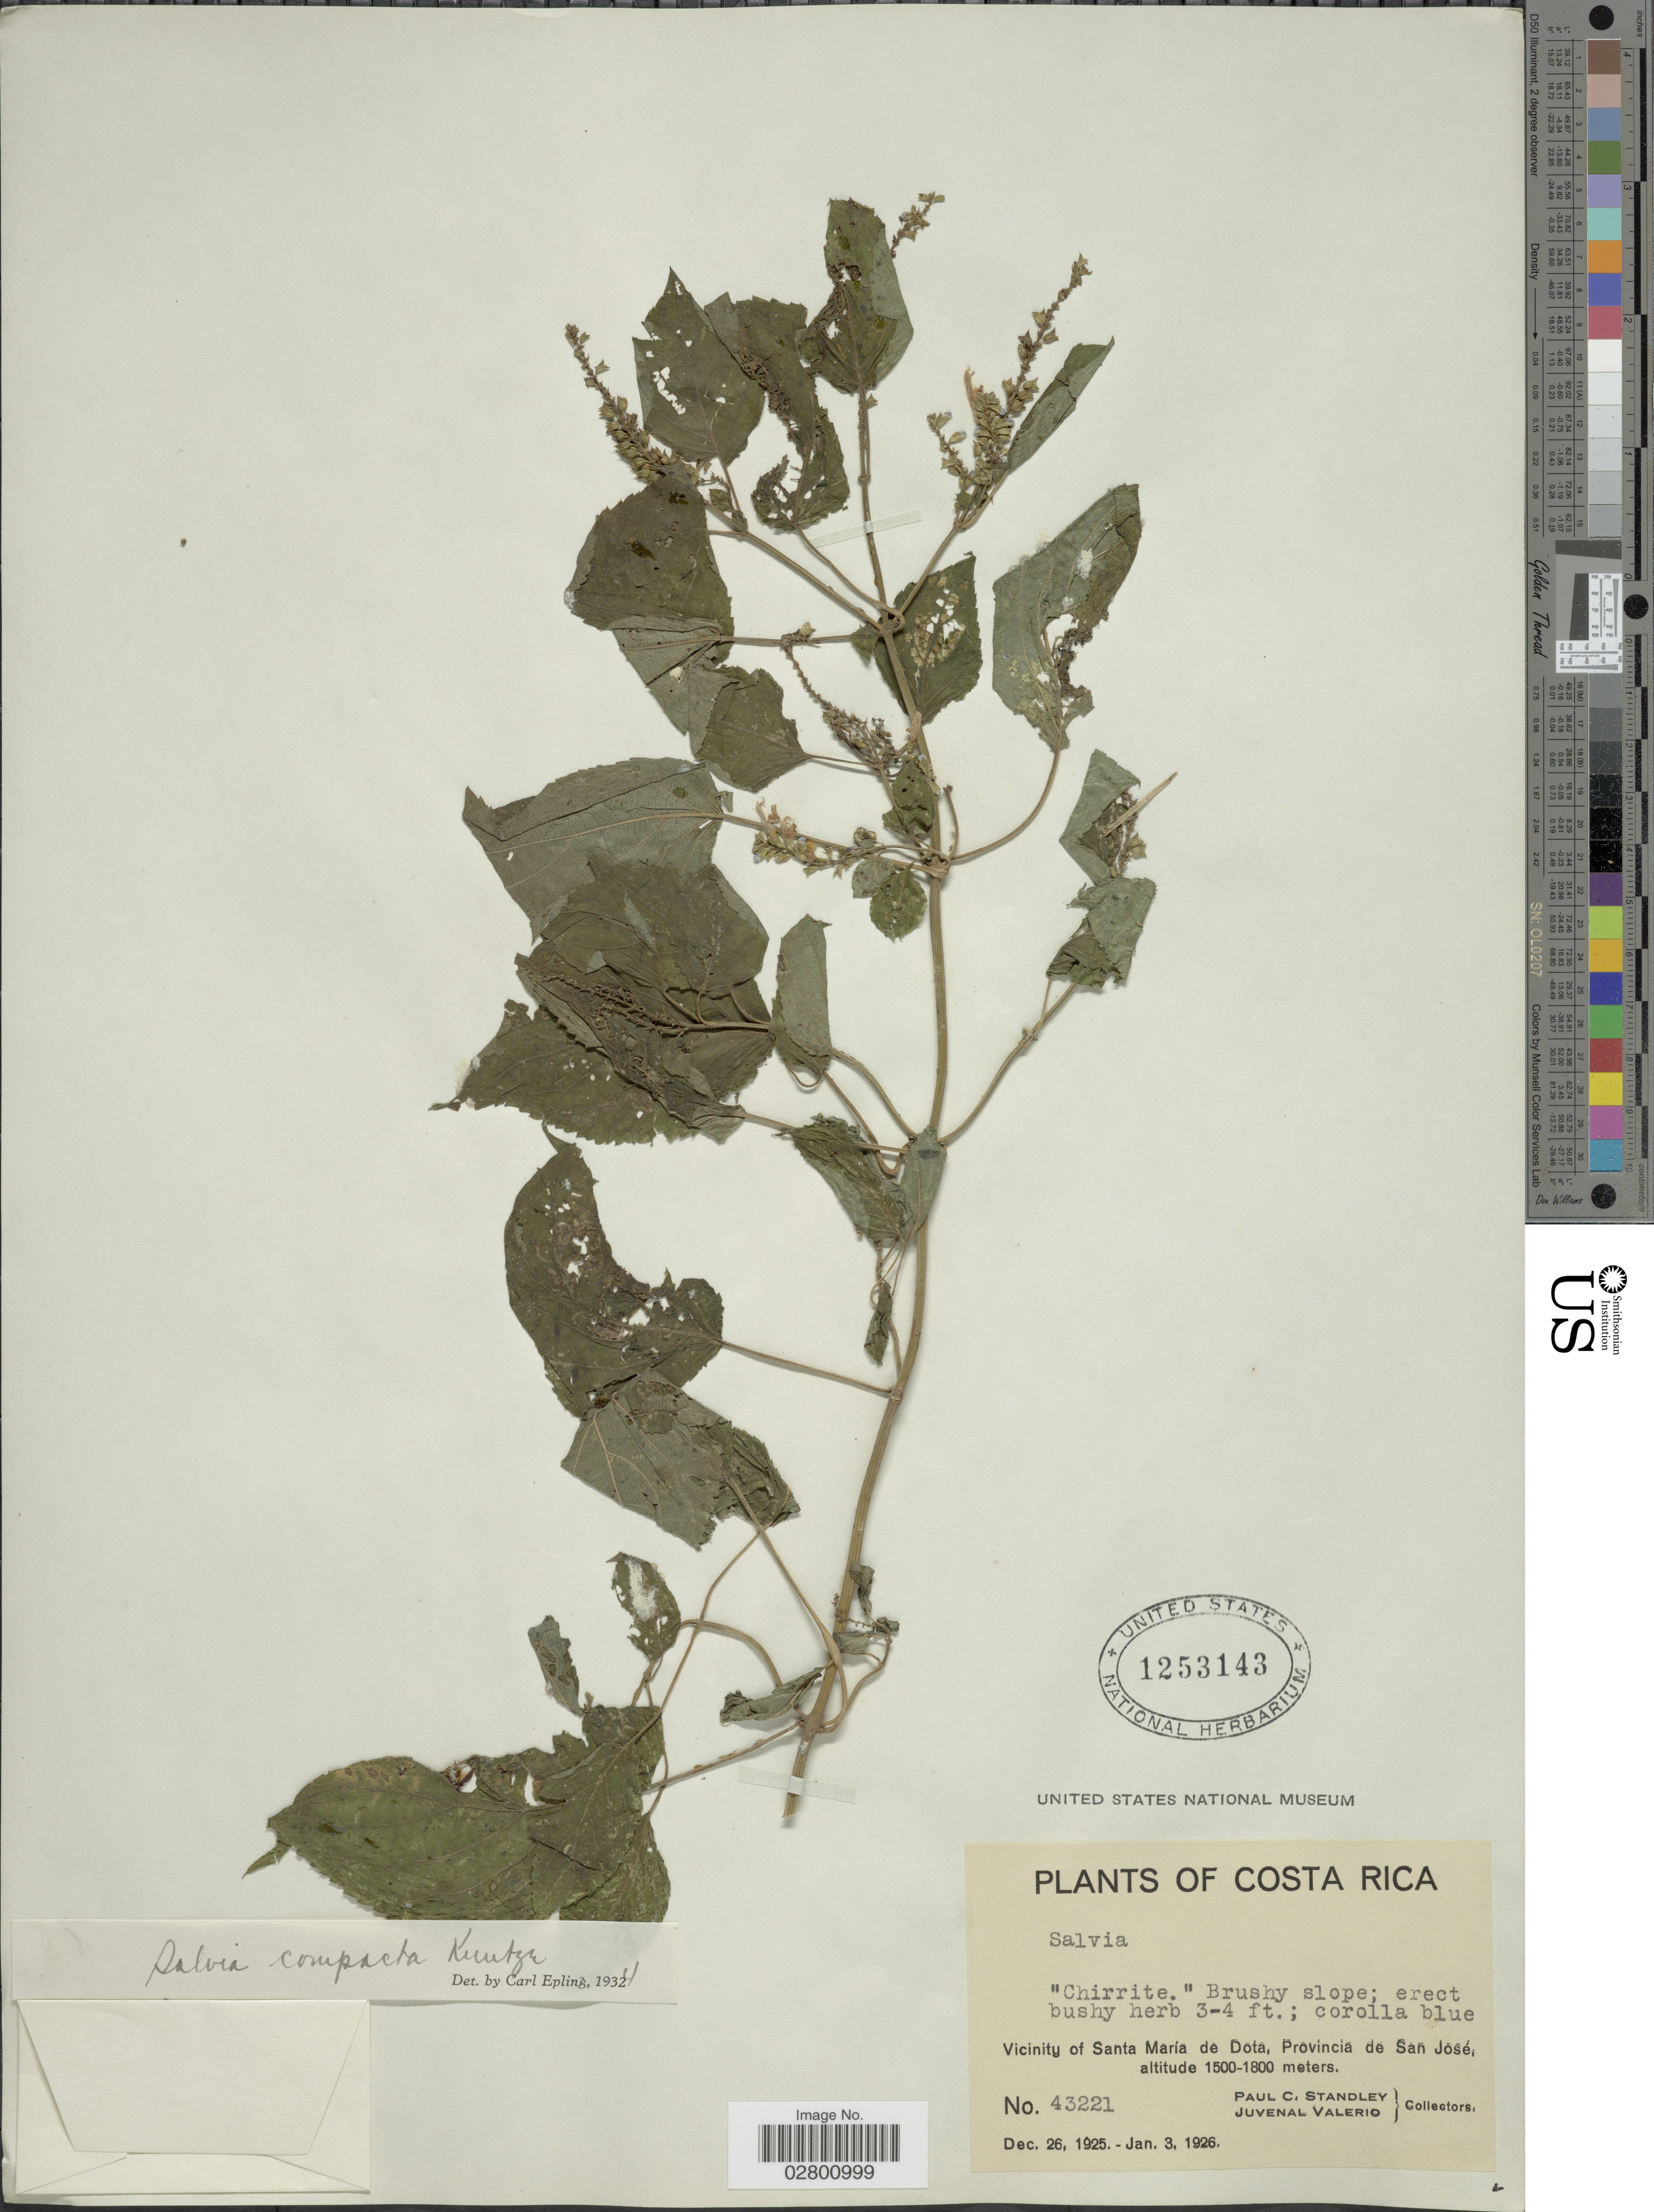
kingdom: Plantae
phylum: Tracheophyta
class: Magnoliopsida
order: Lamiales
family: Lamiaceae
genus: Salvia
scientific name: Salvia compacta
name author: Kuntze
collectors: P. C. Standley & J. Valerio R.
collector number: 43221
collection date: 1925-12-26/1926-01-03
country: Costa Rica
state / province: San José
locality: Vicinity of Santa María de Dota.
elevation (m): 1500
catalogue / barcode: US 1253143